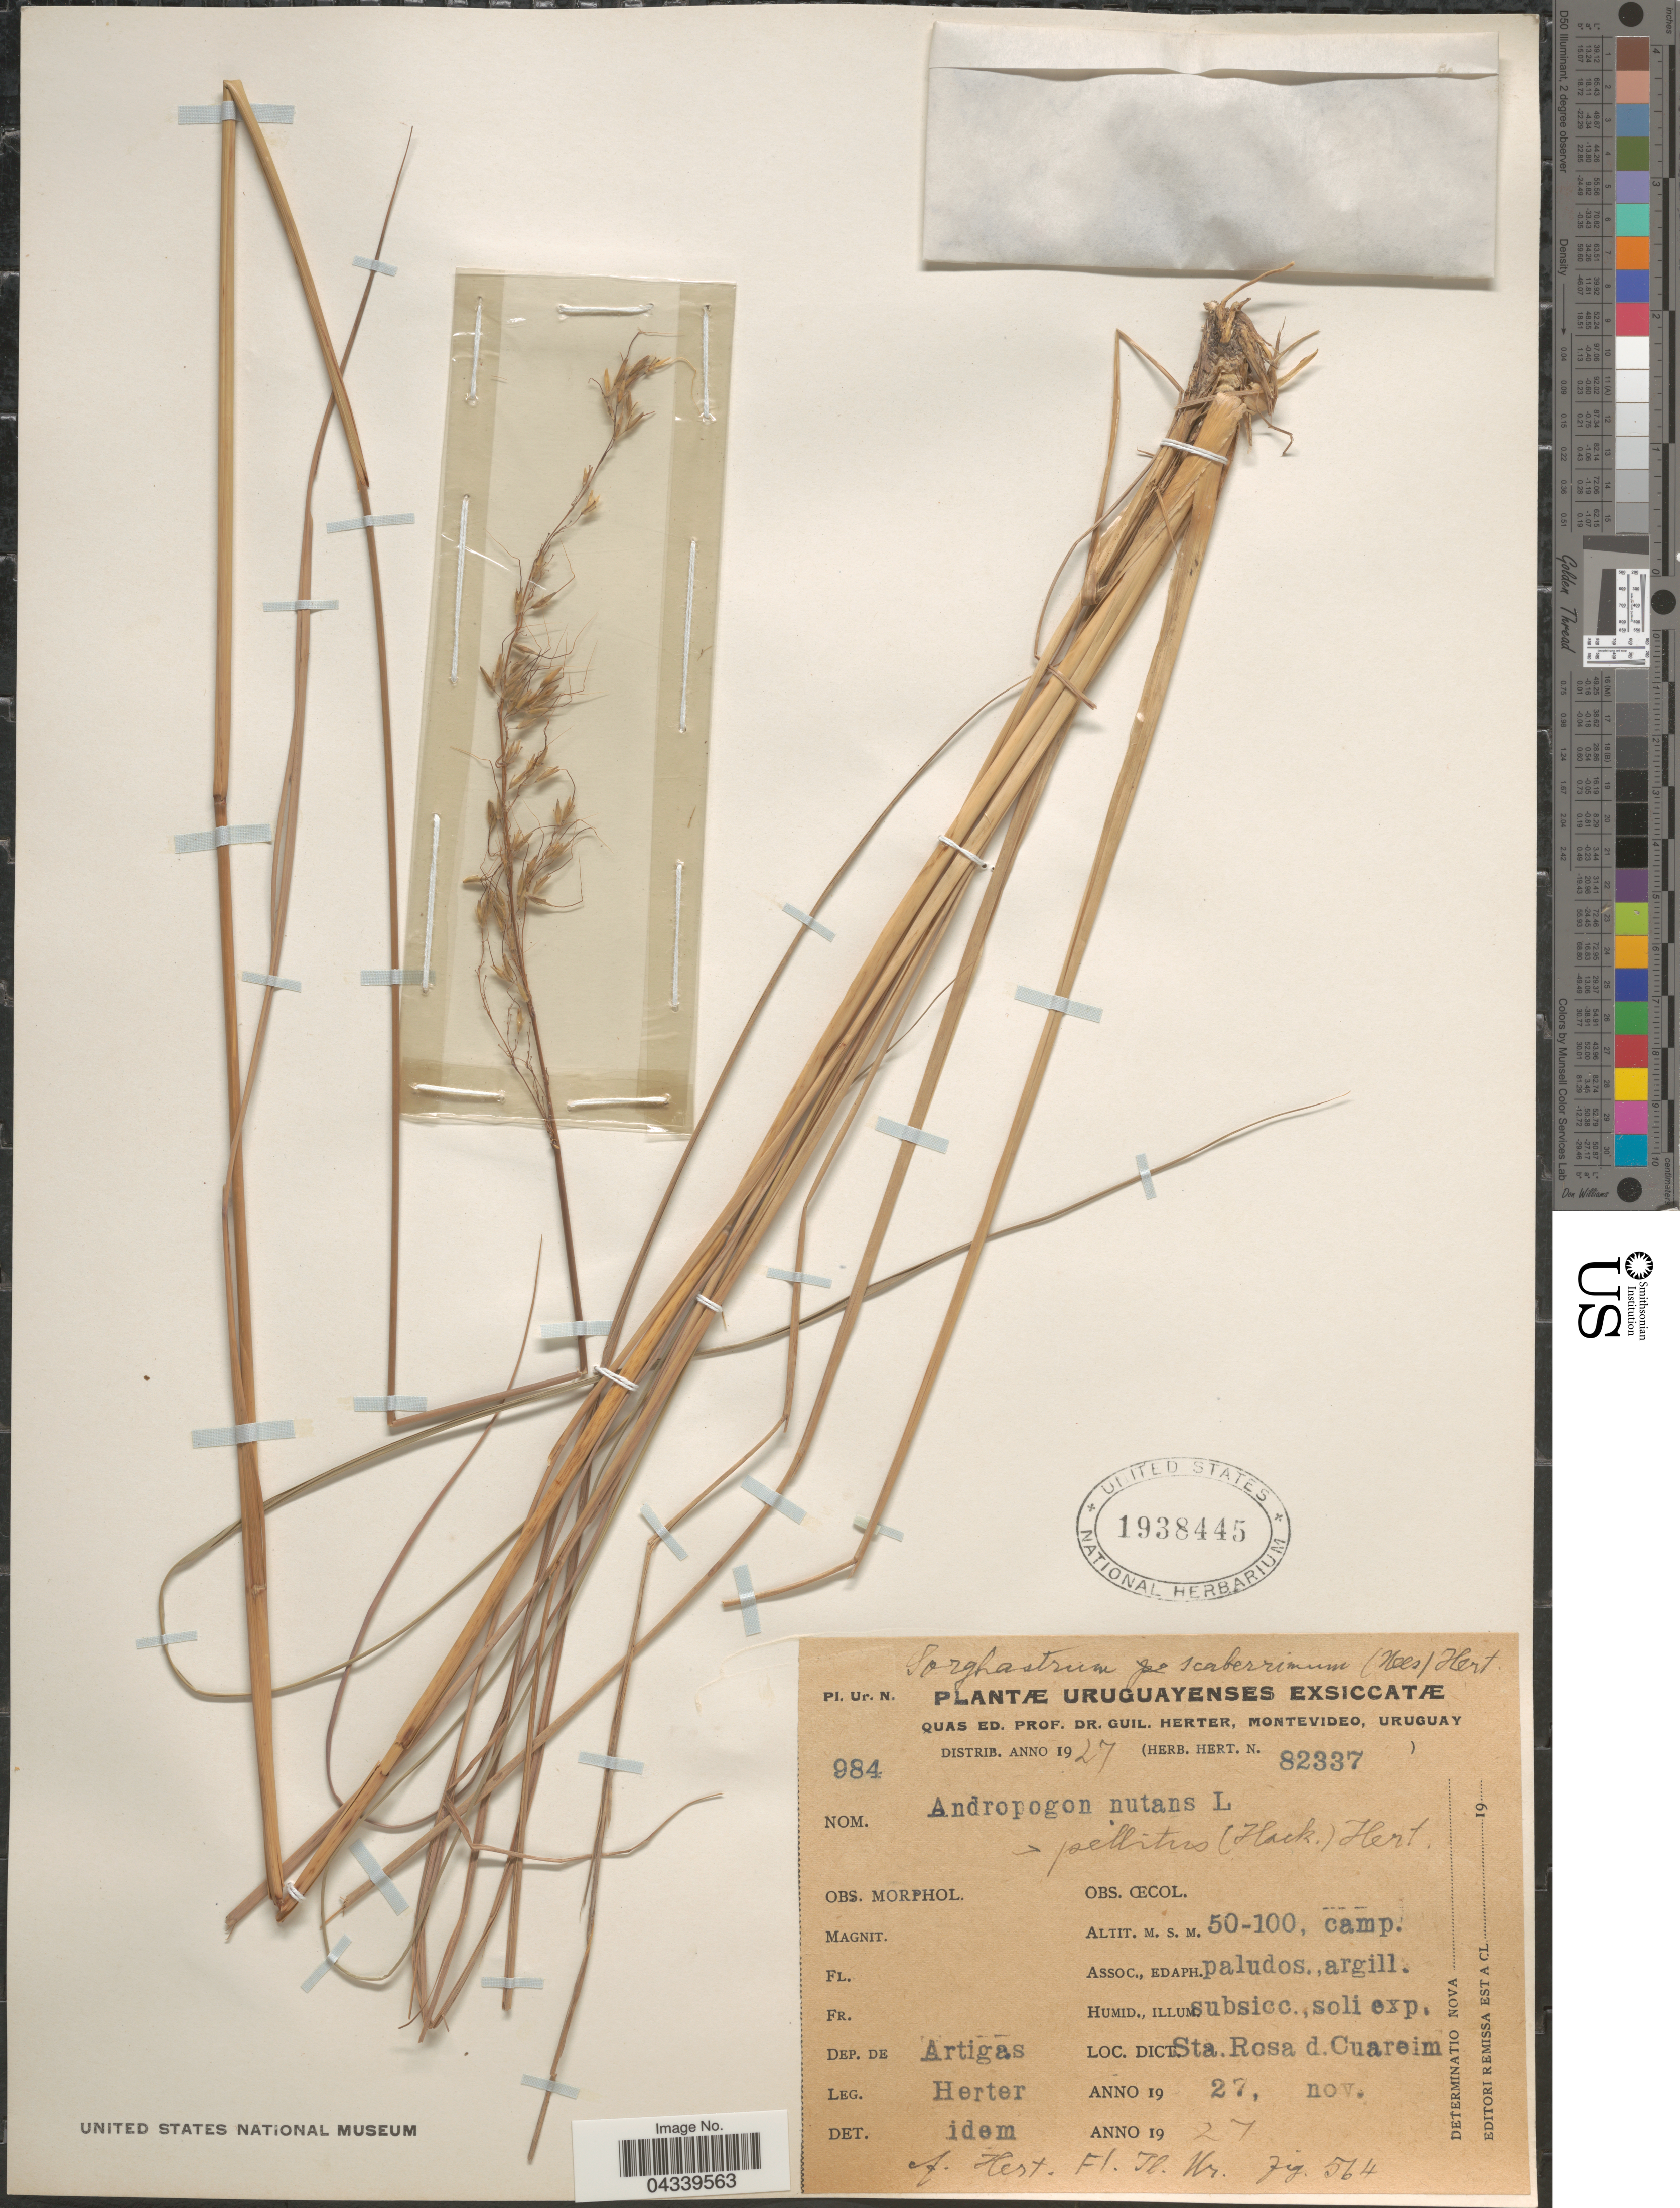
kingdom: Plantae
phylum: Tracheophyta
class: Liliopsida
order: Poales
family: Poaceae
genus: Sorghastrum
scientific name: Sorghastrum pellitum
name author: (Hack.) Parodi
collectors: Herter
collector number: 984?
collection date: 1927-11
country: Uruguay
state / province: Artigas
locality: Dep. de Artigas. Sta. Rosa d. Cuareim.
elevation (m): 50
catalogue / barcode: US 1938445